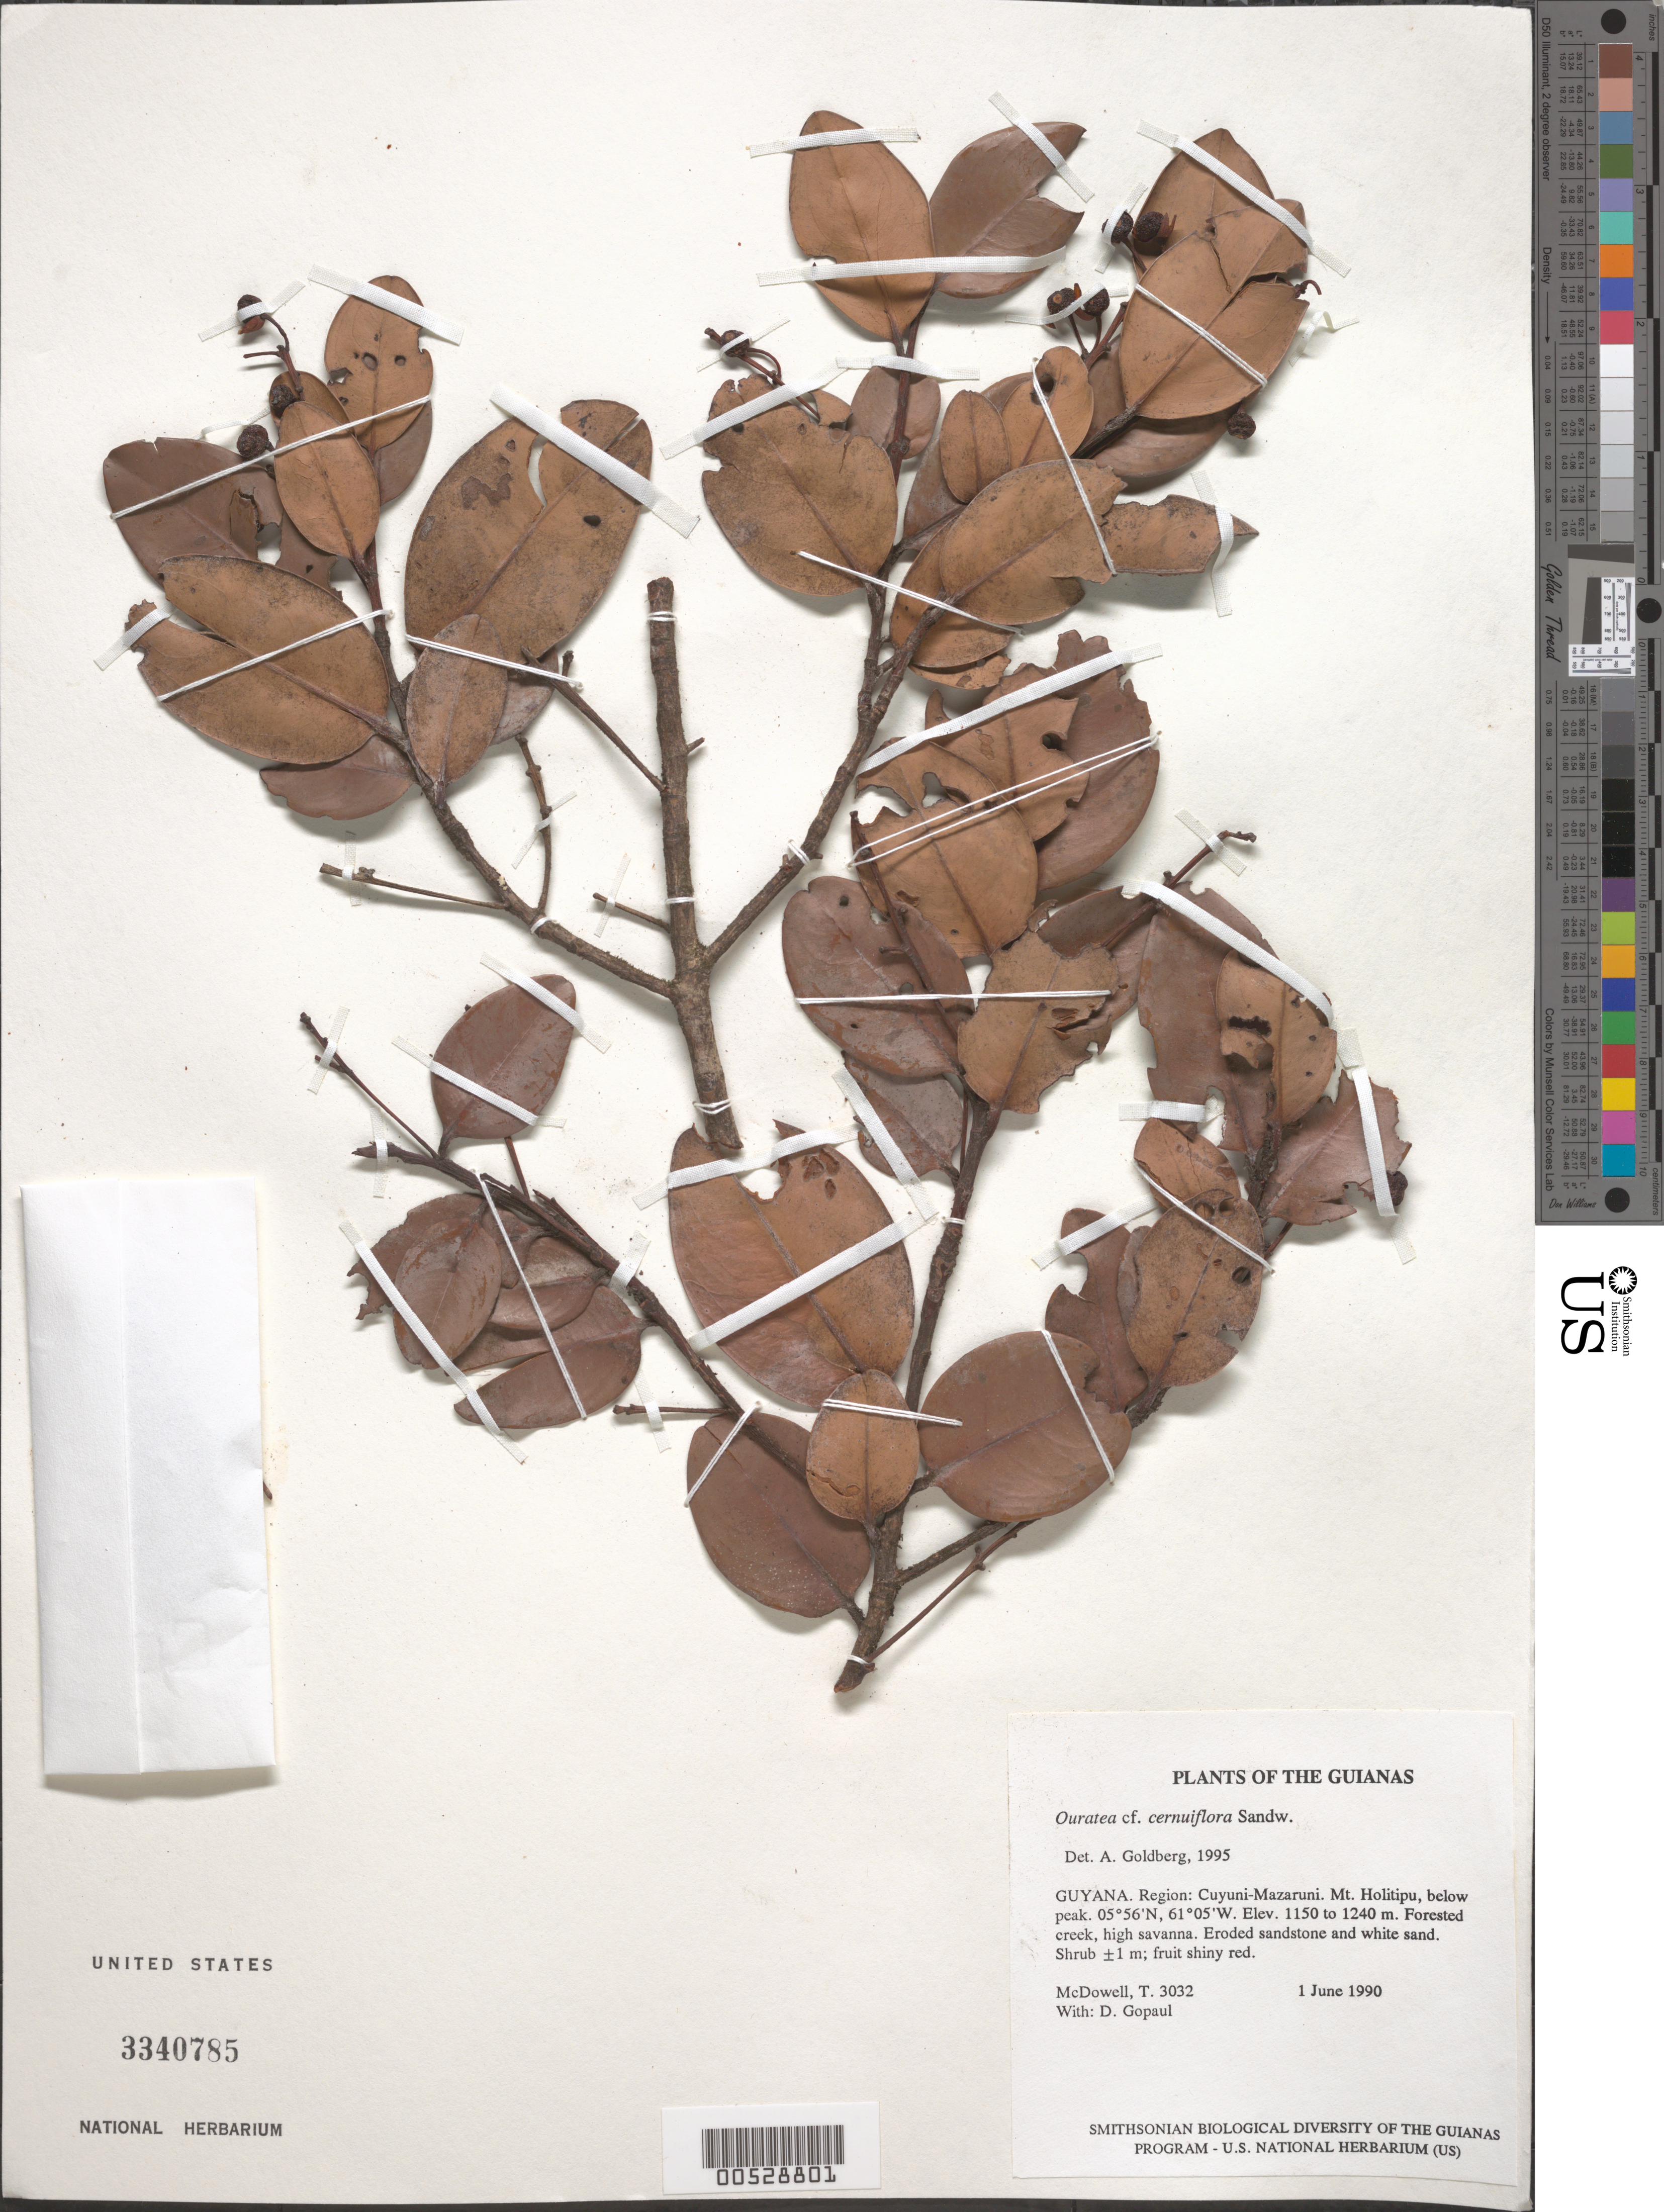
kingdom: Plantae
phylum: Tracheophyta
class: Magnoliopsida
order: Malpighiales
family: Ochnaceae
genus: Ouratea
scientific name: Ouratea cernuiflora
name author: Sandwith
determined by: Goldberg, Aaron, (US), NMNH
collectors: T. McDowell, D. Hughs & D. Gopaul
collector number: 3032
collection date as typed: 1 June 1990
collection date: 1990-06-01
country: Guyana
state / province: Cuyuni-Mazaruni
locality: Mt. Holitipu camp, below peak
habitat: Forested creek, high savanna. Eroded sandstone and white sand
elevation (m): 1150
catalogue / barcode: US 3340785